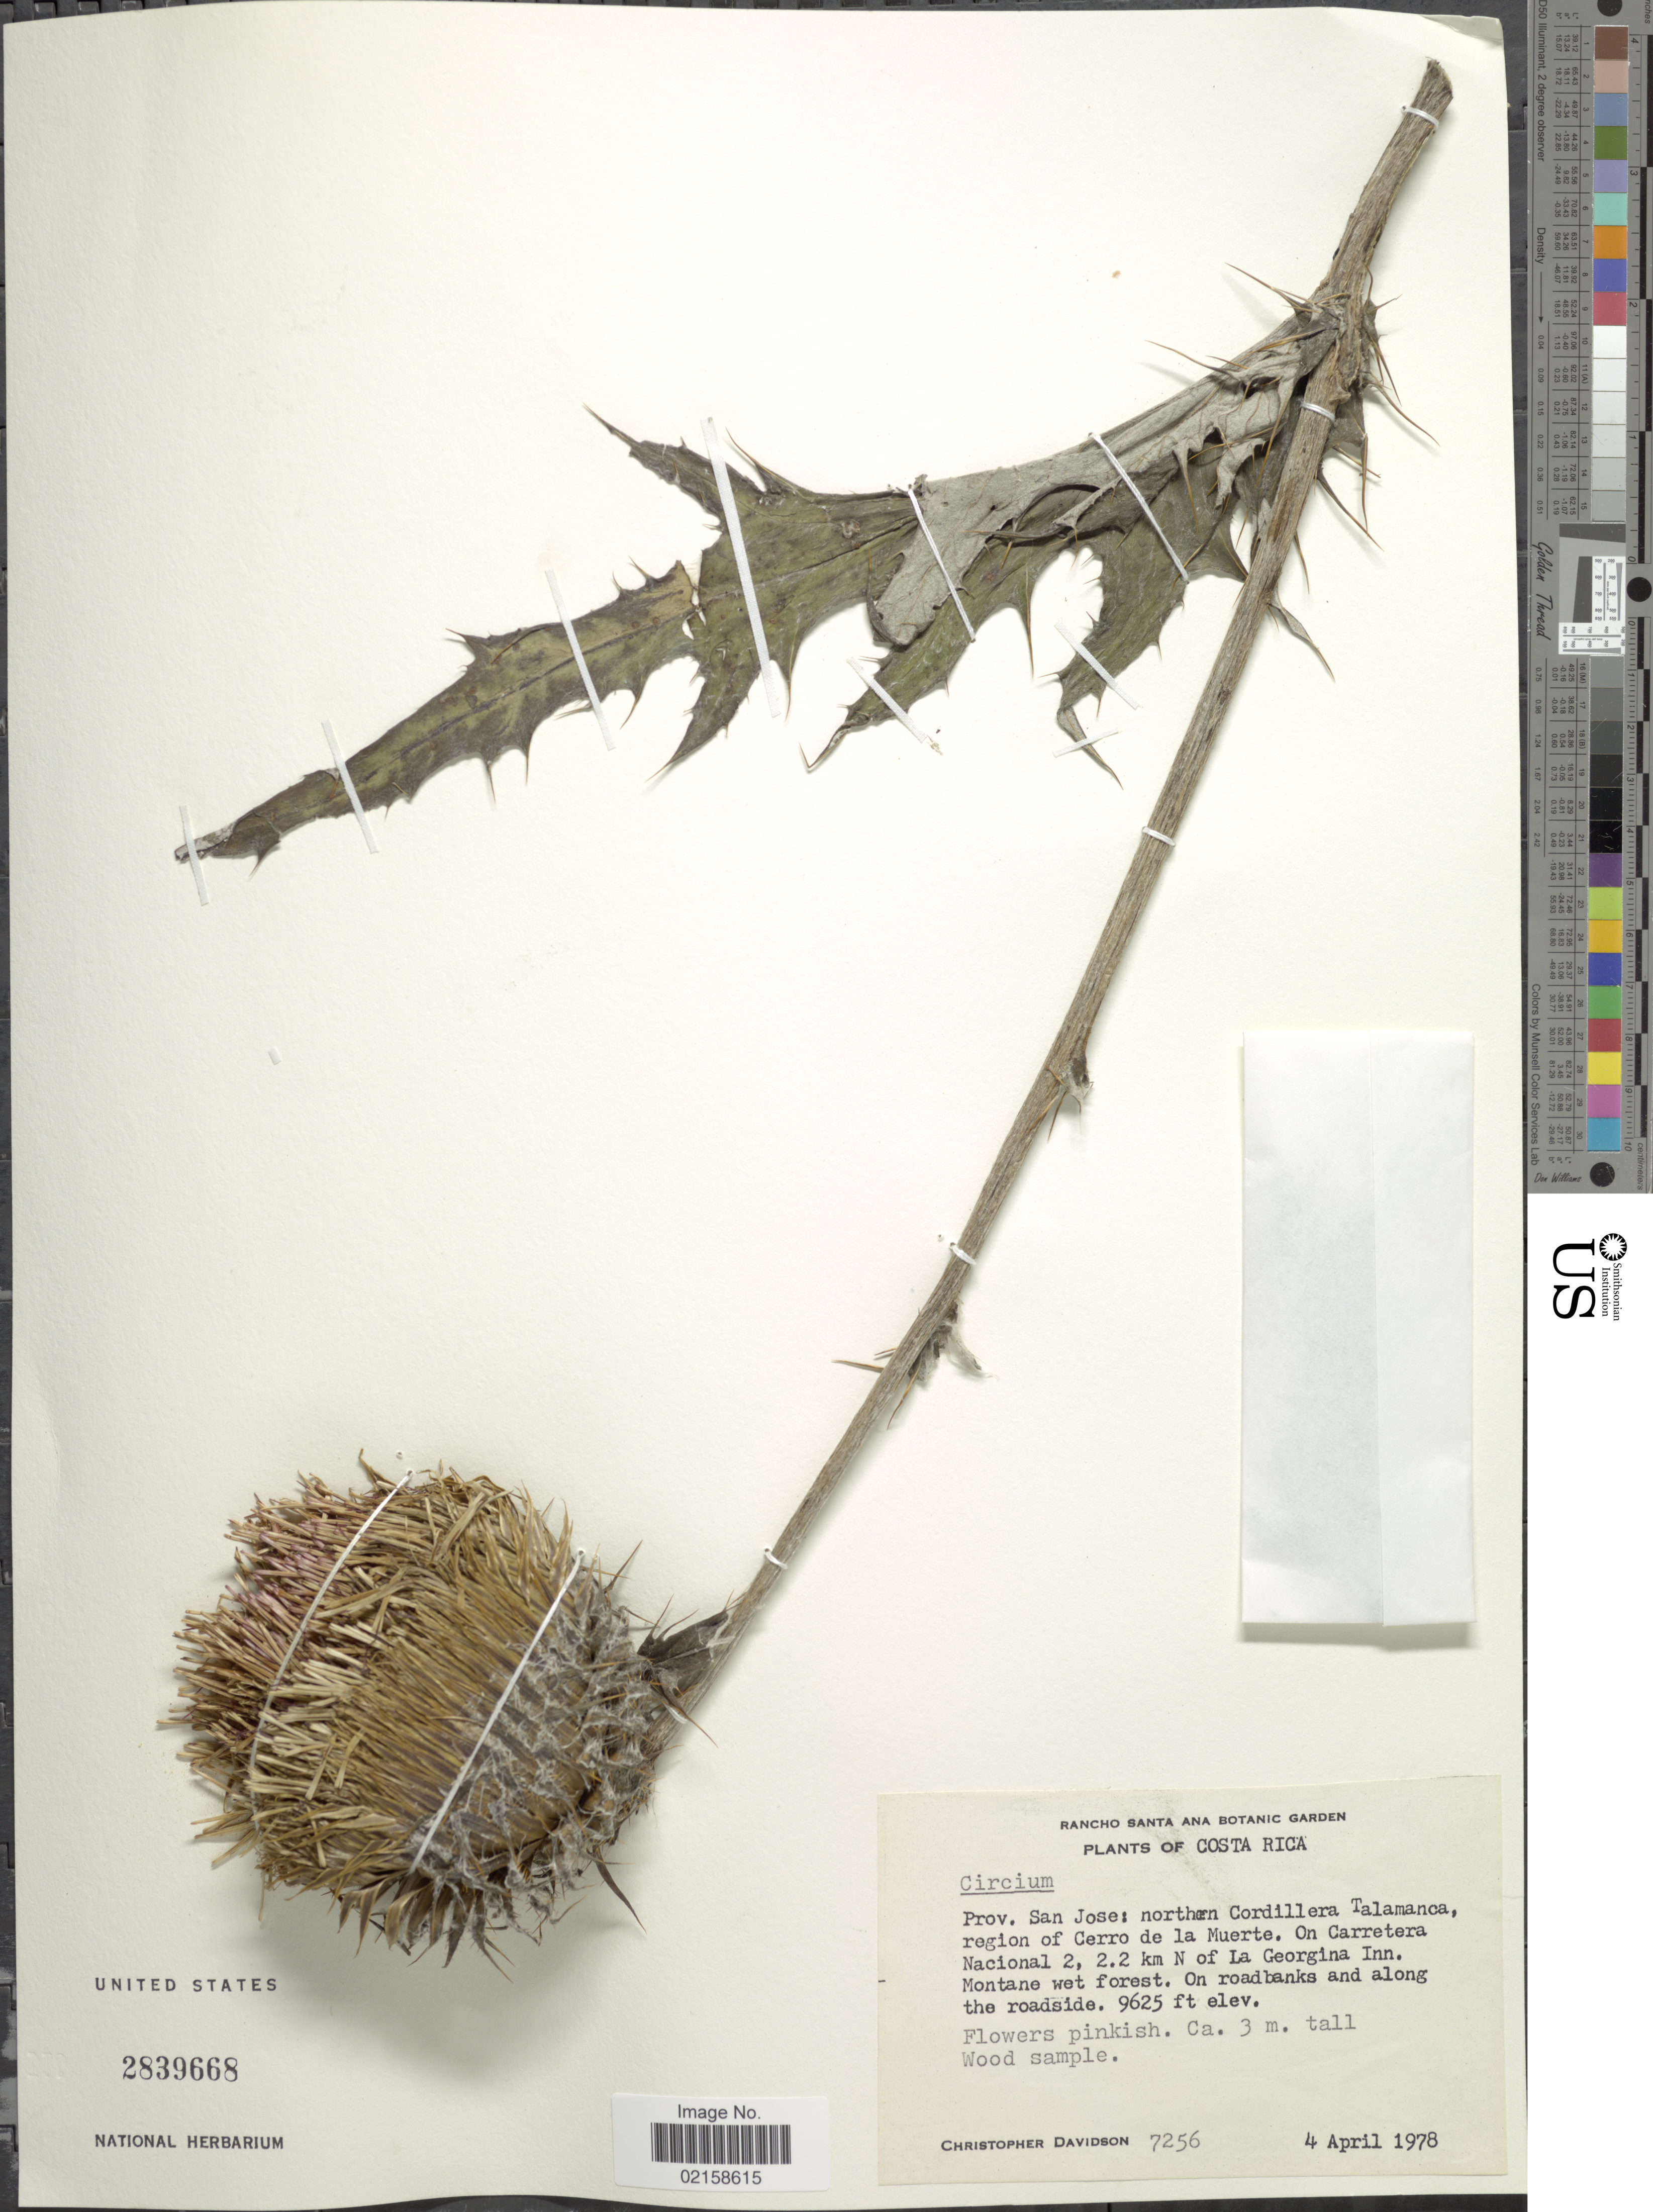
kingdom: Plantae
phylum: Tracheophyta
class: Magnoliopsida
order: Asterales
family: Asteraceae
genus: Cirsium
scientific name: Cirsium subcoriaceum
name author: (Less.) Sch. Bip.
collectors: C. Davidson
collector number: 7256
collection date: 1978-04-04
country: Costa Rica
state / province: San José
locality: Northern Cordillera Talamanca, region of Cerro de la Muerte, on Carretera Nacional 2, 2.2 km N of La Georgina Inn, montane wet forest, on roadbanks along the roadside.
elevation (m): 2934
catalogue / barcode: US 2839668